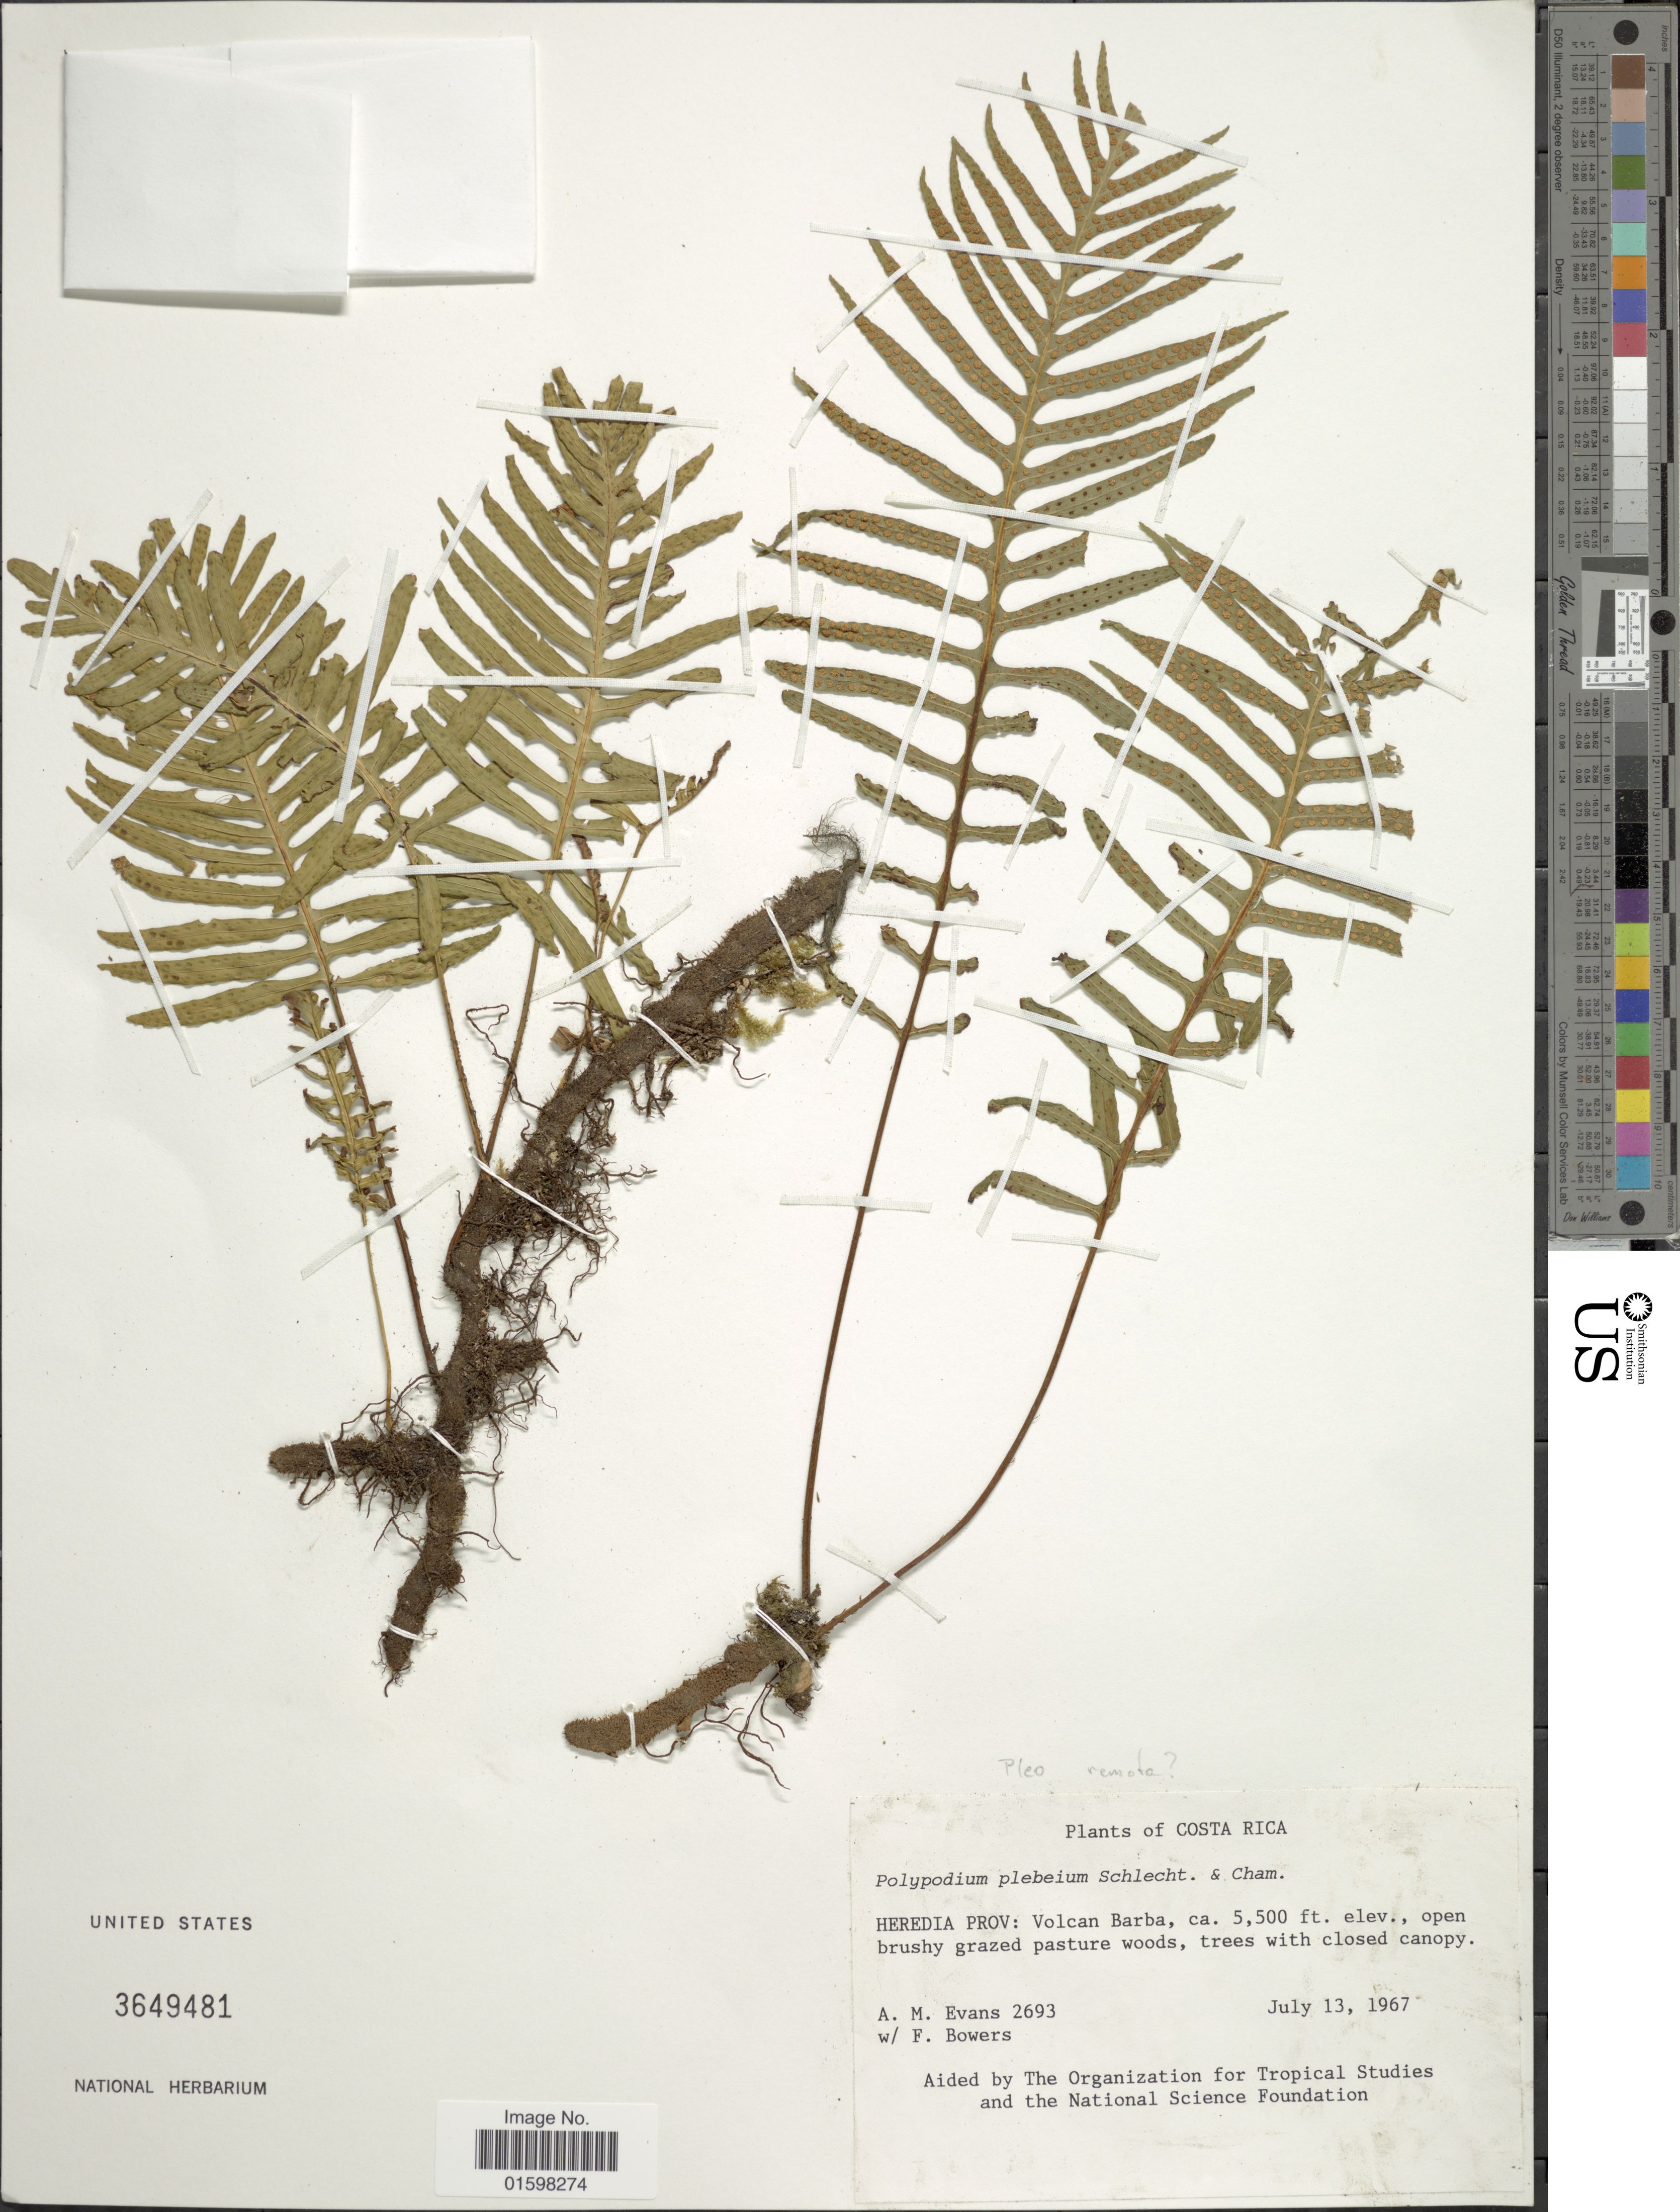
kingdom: Plantae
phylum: Tracheophyta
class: Polypodiopsida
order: Polypodiales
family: Polypodiaceae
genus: Pleopeltis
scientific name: Pleopeltis plebeia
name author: (Schltdl. ex Cham.) A.R. Sm. & Tejero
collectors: A. M. Evans & F. Bowers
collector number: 2693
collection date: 1967-07-13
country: Costa Rica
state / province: Heredia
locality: Heredia Province: Volcan Barba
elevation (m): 1676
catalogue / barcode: US 3649481